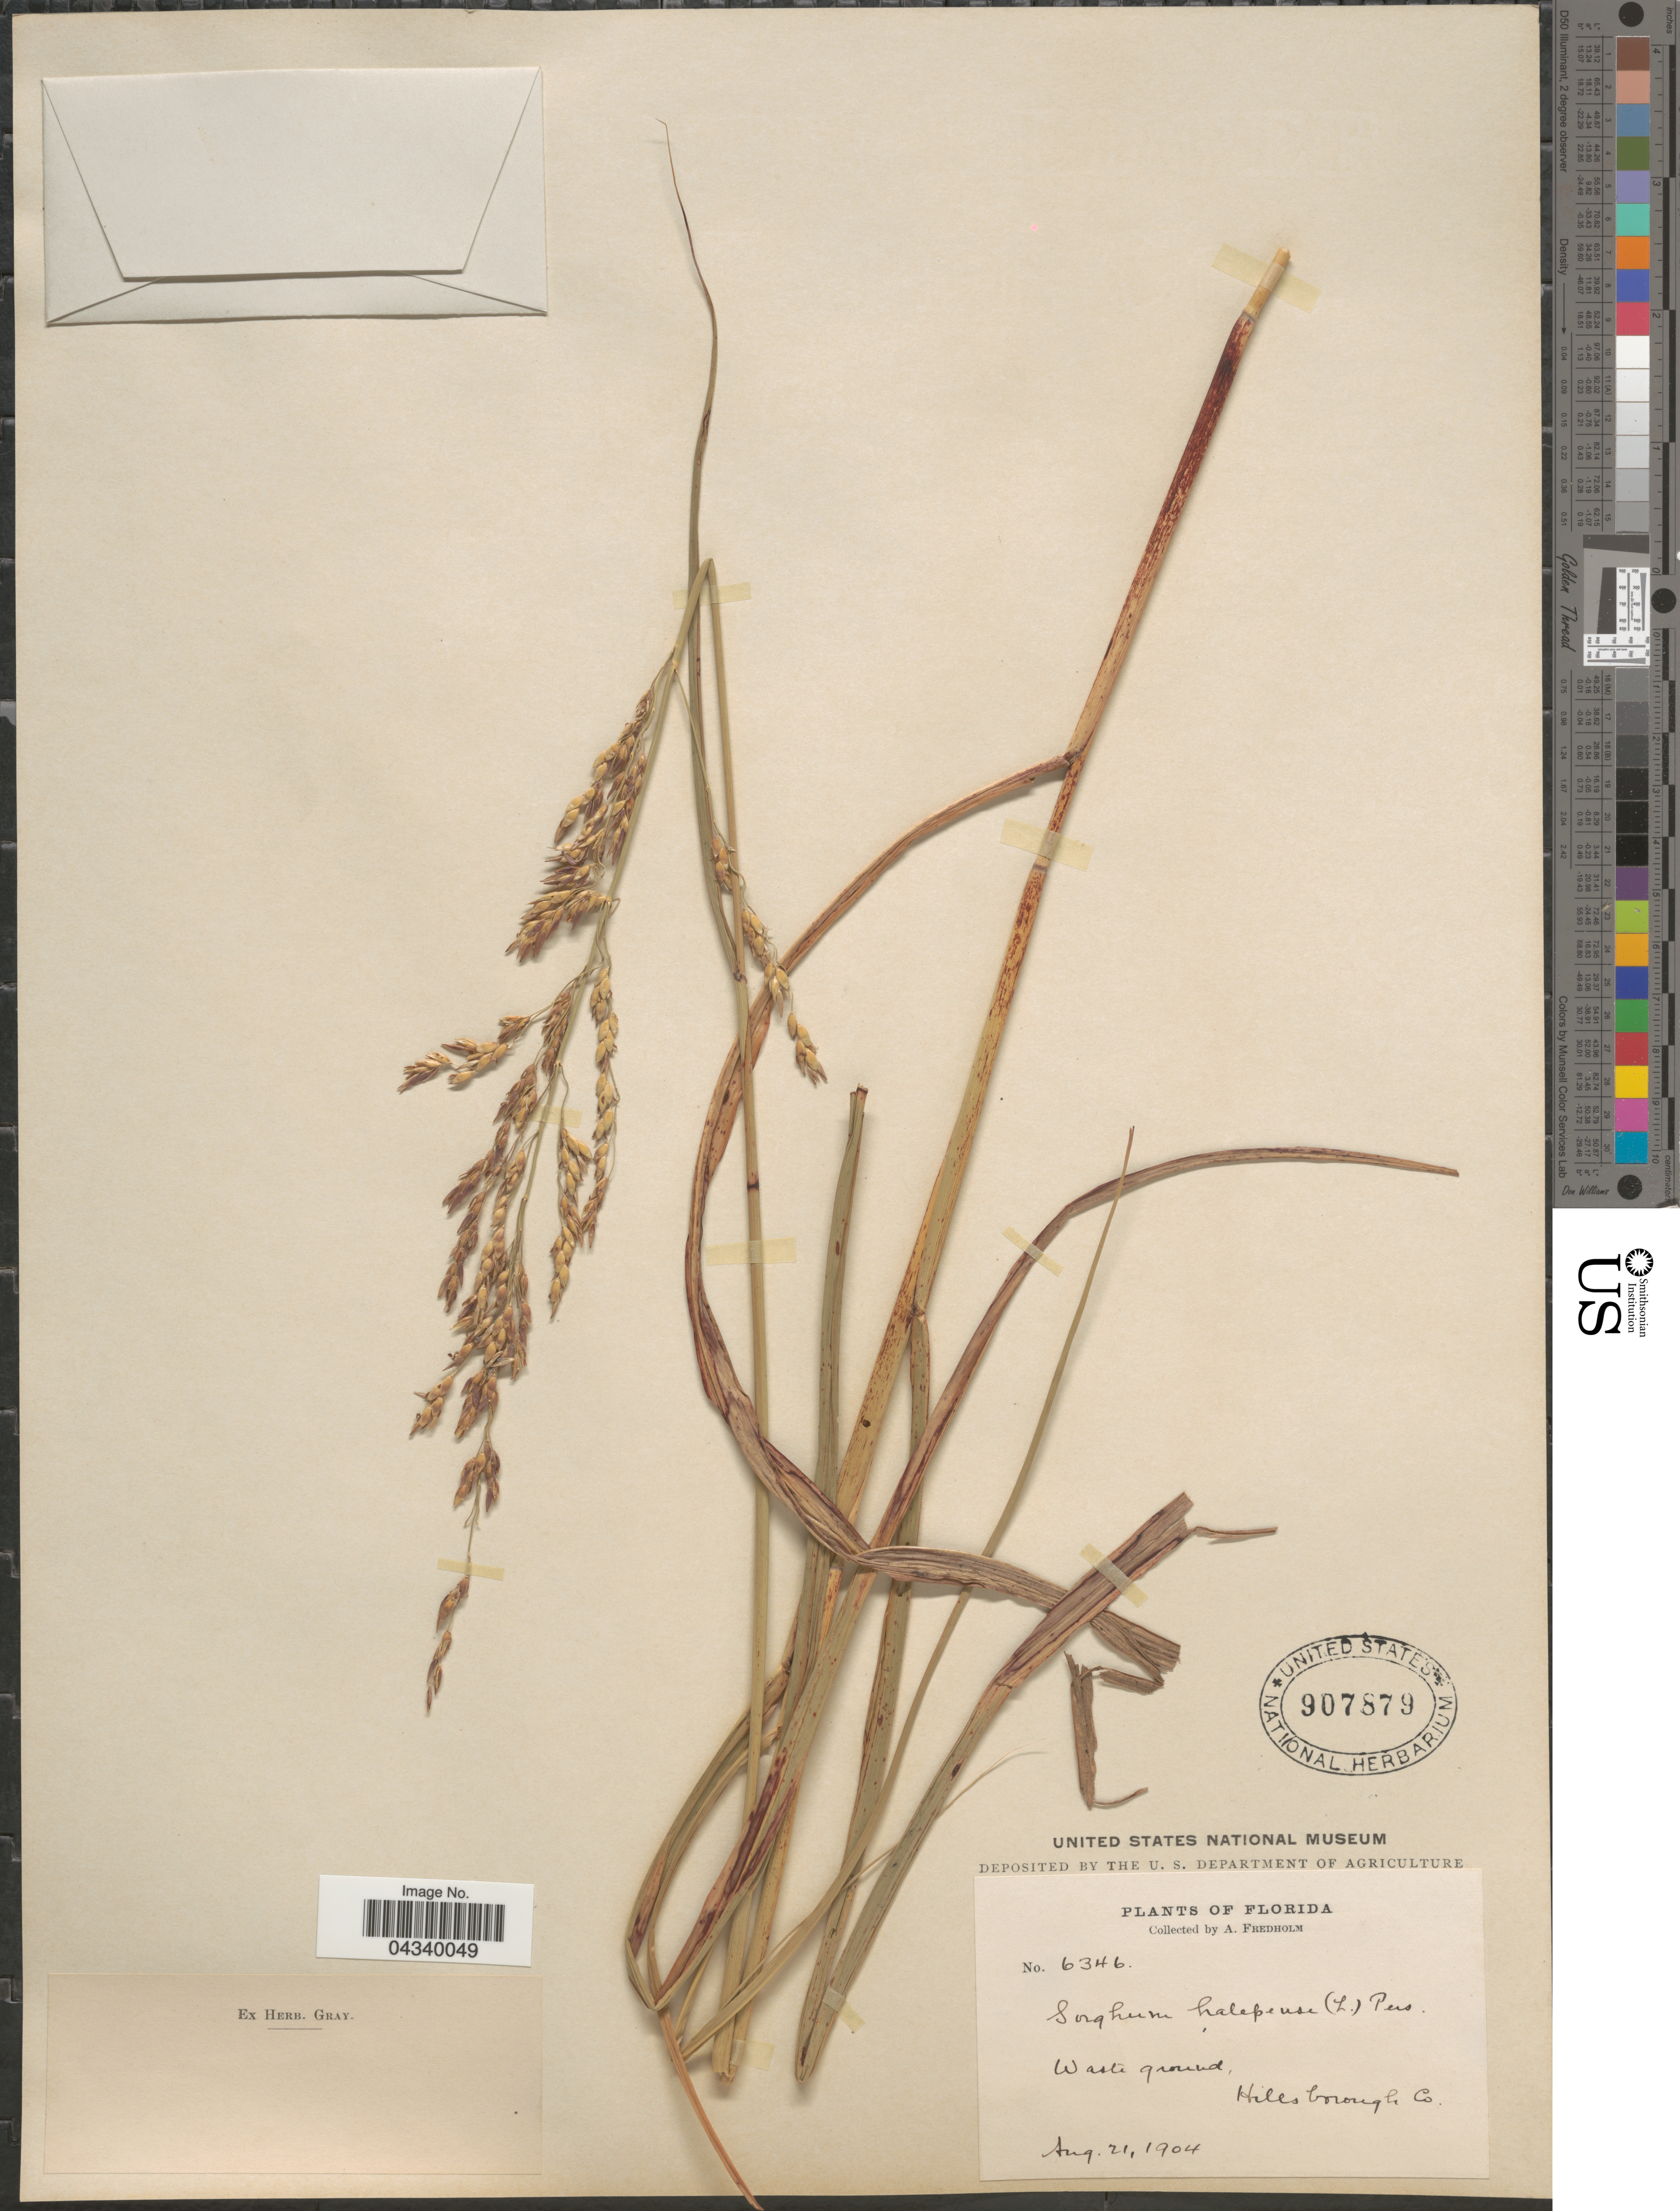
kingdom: Plantae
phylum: Tracheophyta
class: Liliopsida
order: Poales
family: Poaceae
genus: Sorghum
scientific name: Sorghum halepense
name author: (L.) Pers.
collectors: A. Fredholm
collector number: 6346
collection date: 1904-08-21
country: United States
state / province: Florida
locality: Hillsborough Co.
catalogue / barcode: US 907879